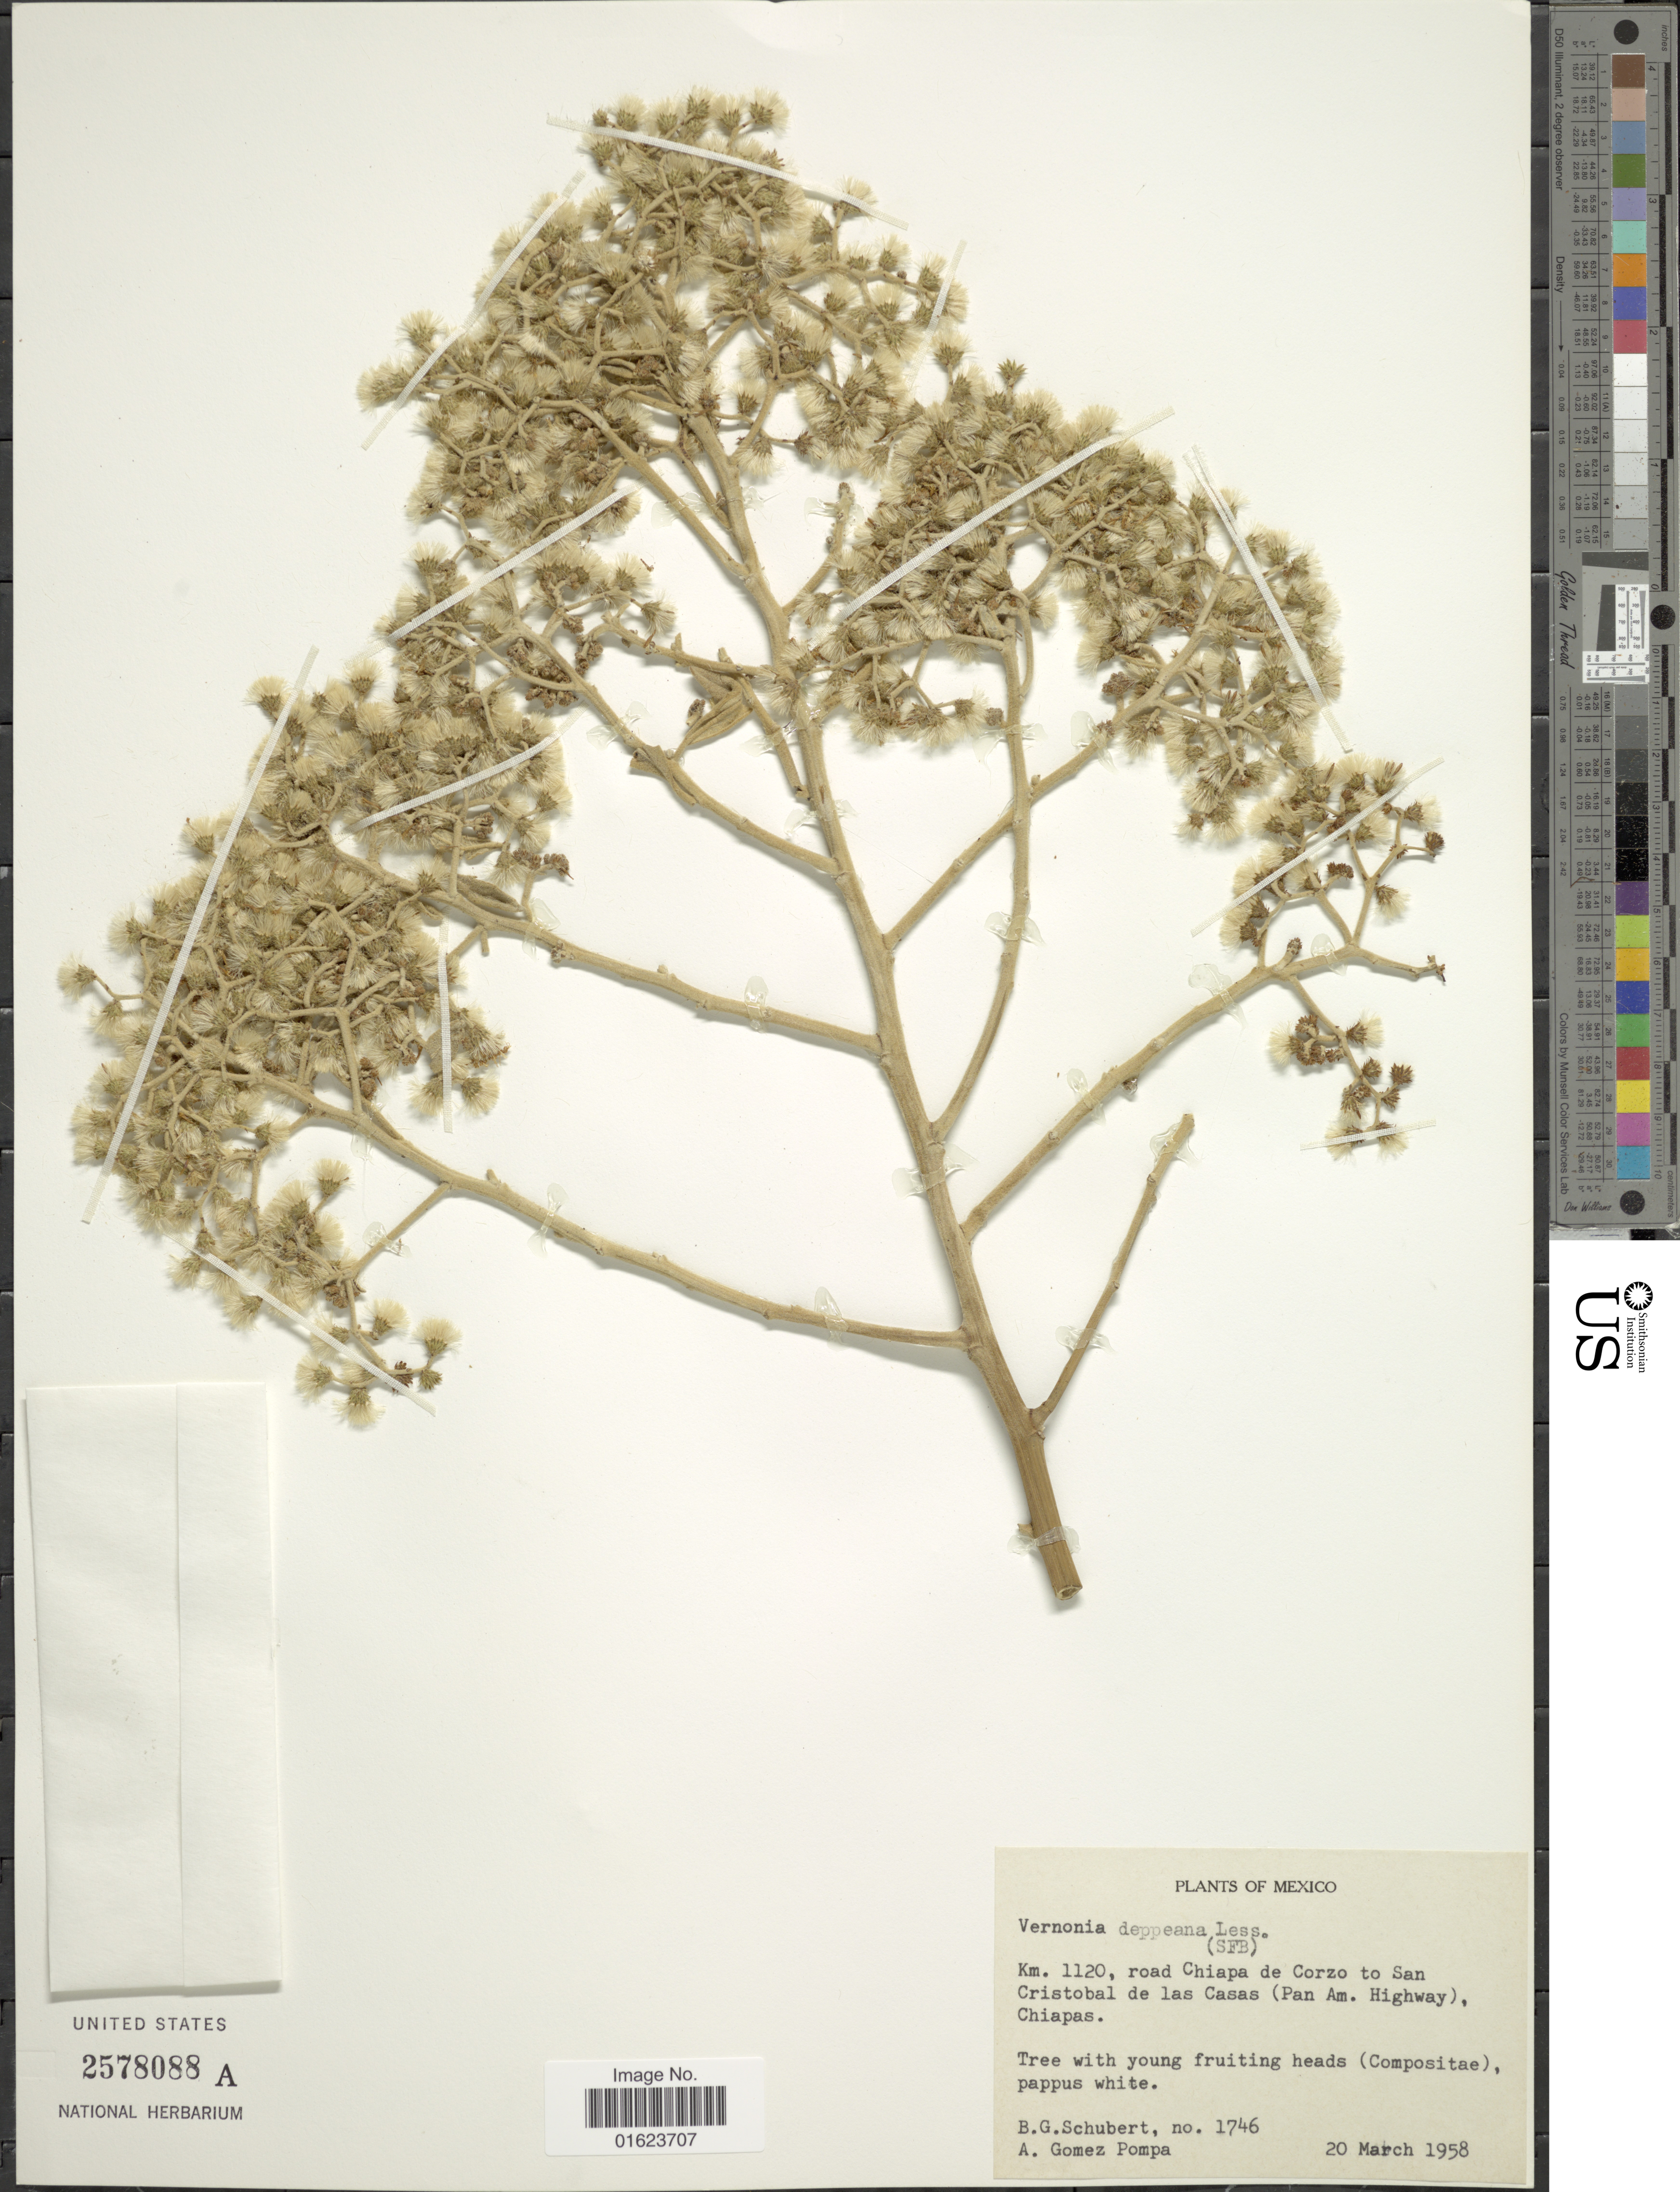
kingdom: Plantae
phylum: Tracheophyta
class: Magnoliopsida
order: Asterales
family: Asteraceae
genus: Vernonanthura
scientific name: Vernonanthura deppeana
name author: (Less.) H. Rob.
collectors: B. Schubert & A. Gómez Pompa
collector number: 1746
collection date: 1958-03-20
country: Mexico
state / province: Chiapas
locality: Mexico. Km. 1120, road Chiapa de Corzo-San Cristobal de las Casas. (Pan, Am. Highway), Chiapas.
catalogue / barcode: US 2578088A